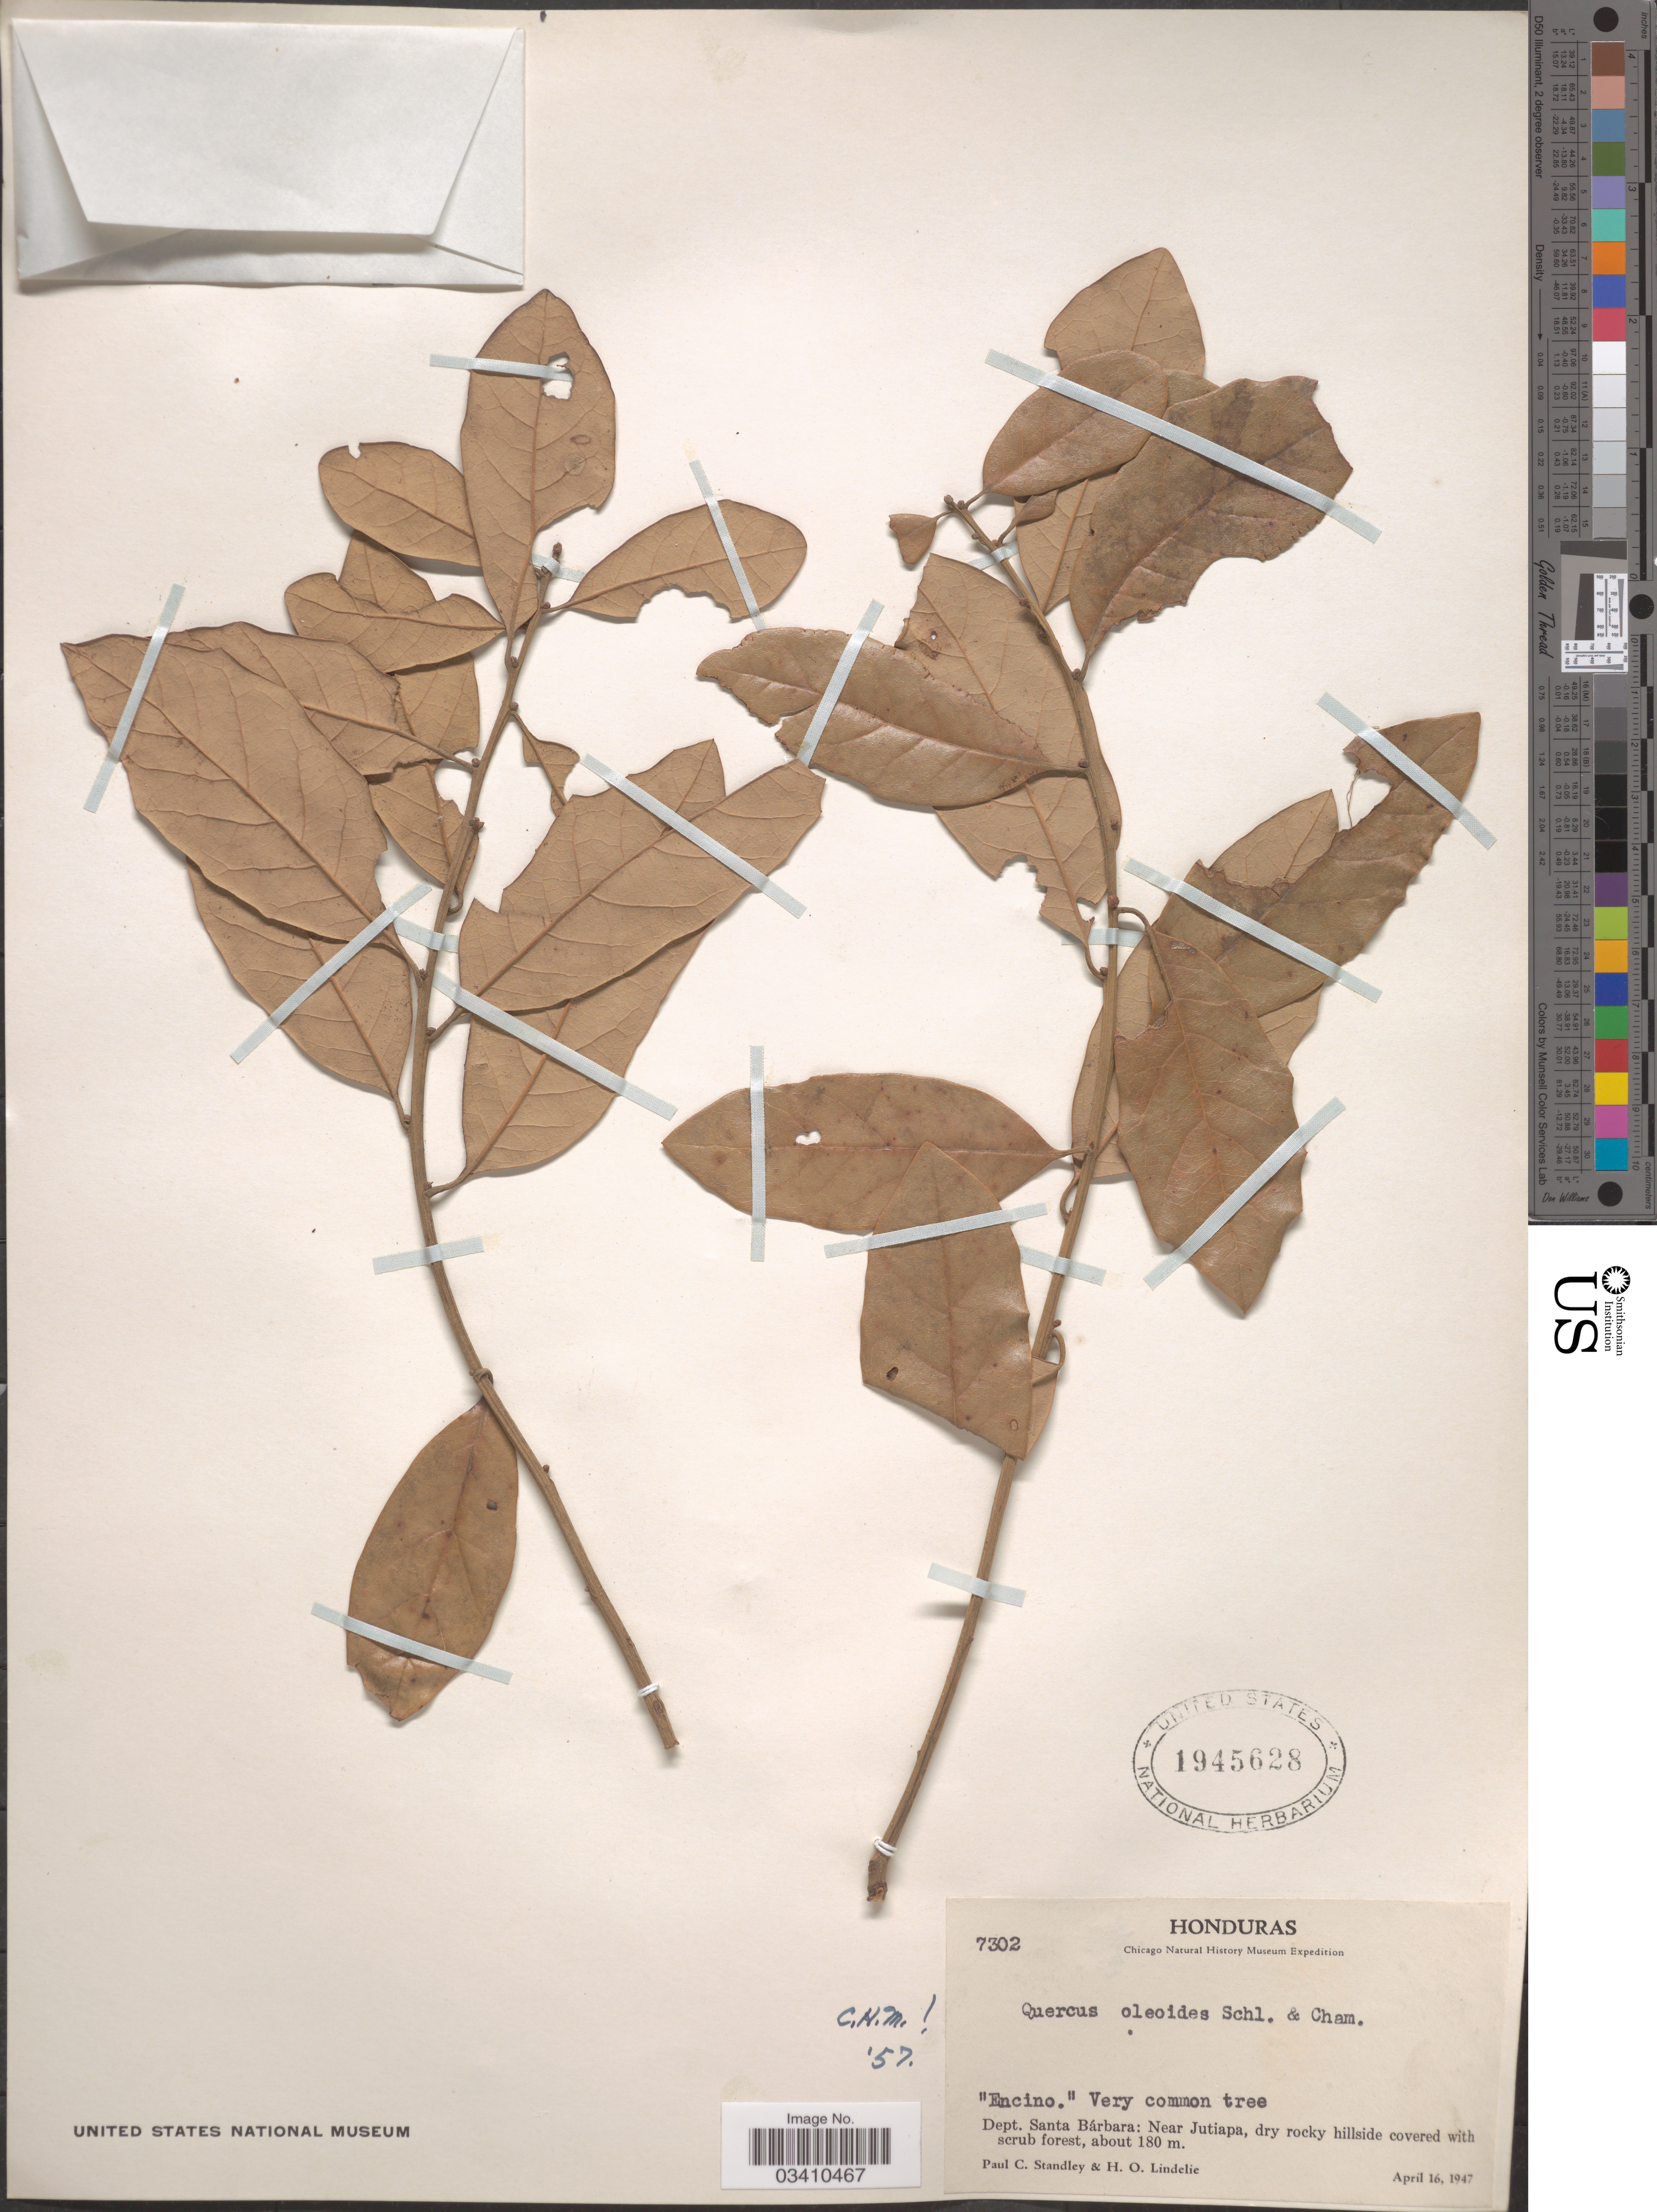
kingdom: Plantae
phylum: Tracheophyta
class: Magnoliopsida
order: Fagales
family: Fagaceae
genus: Quercus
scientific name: Quercus oleoides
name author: Schltdl. & Cham.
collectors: P. C. Standley & H. Lindelie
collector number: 7302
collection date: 1947-04-16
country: Honduras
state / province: Santa Bárbara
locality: Dept. Santa Bárbara: Near Jutiapa.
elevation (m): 180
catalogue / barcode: US 1945628